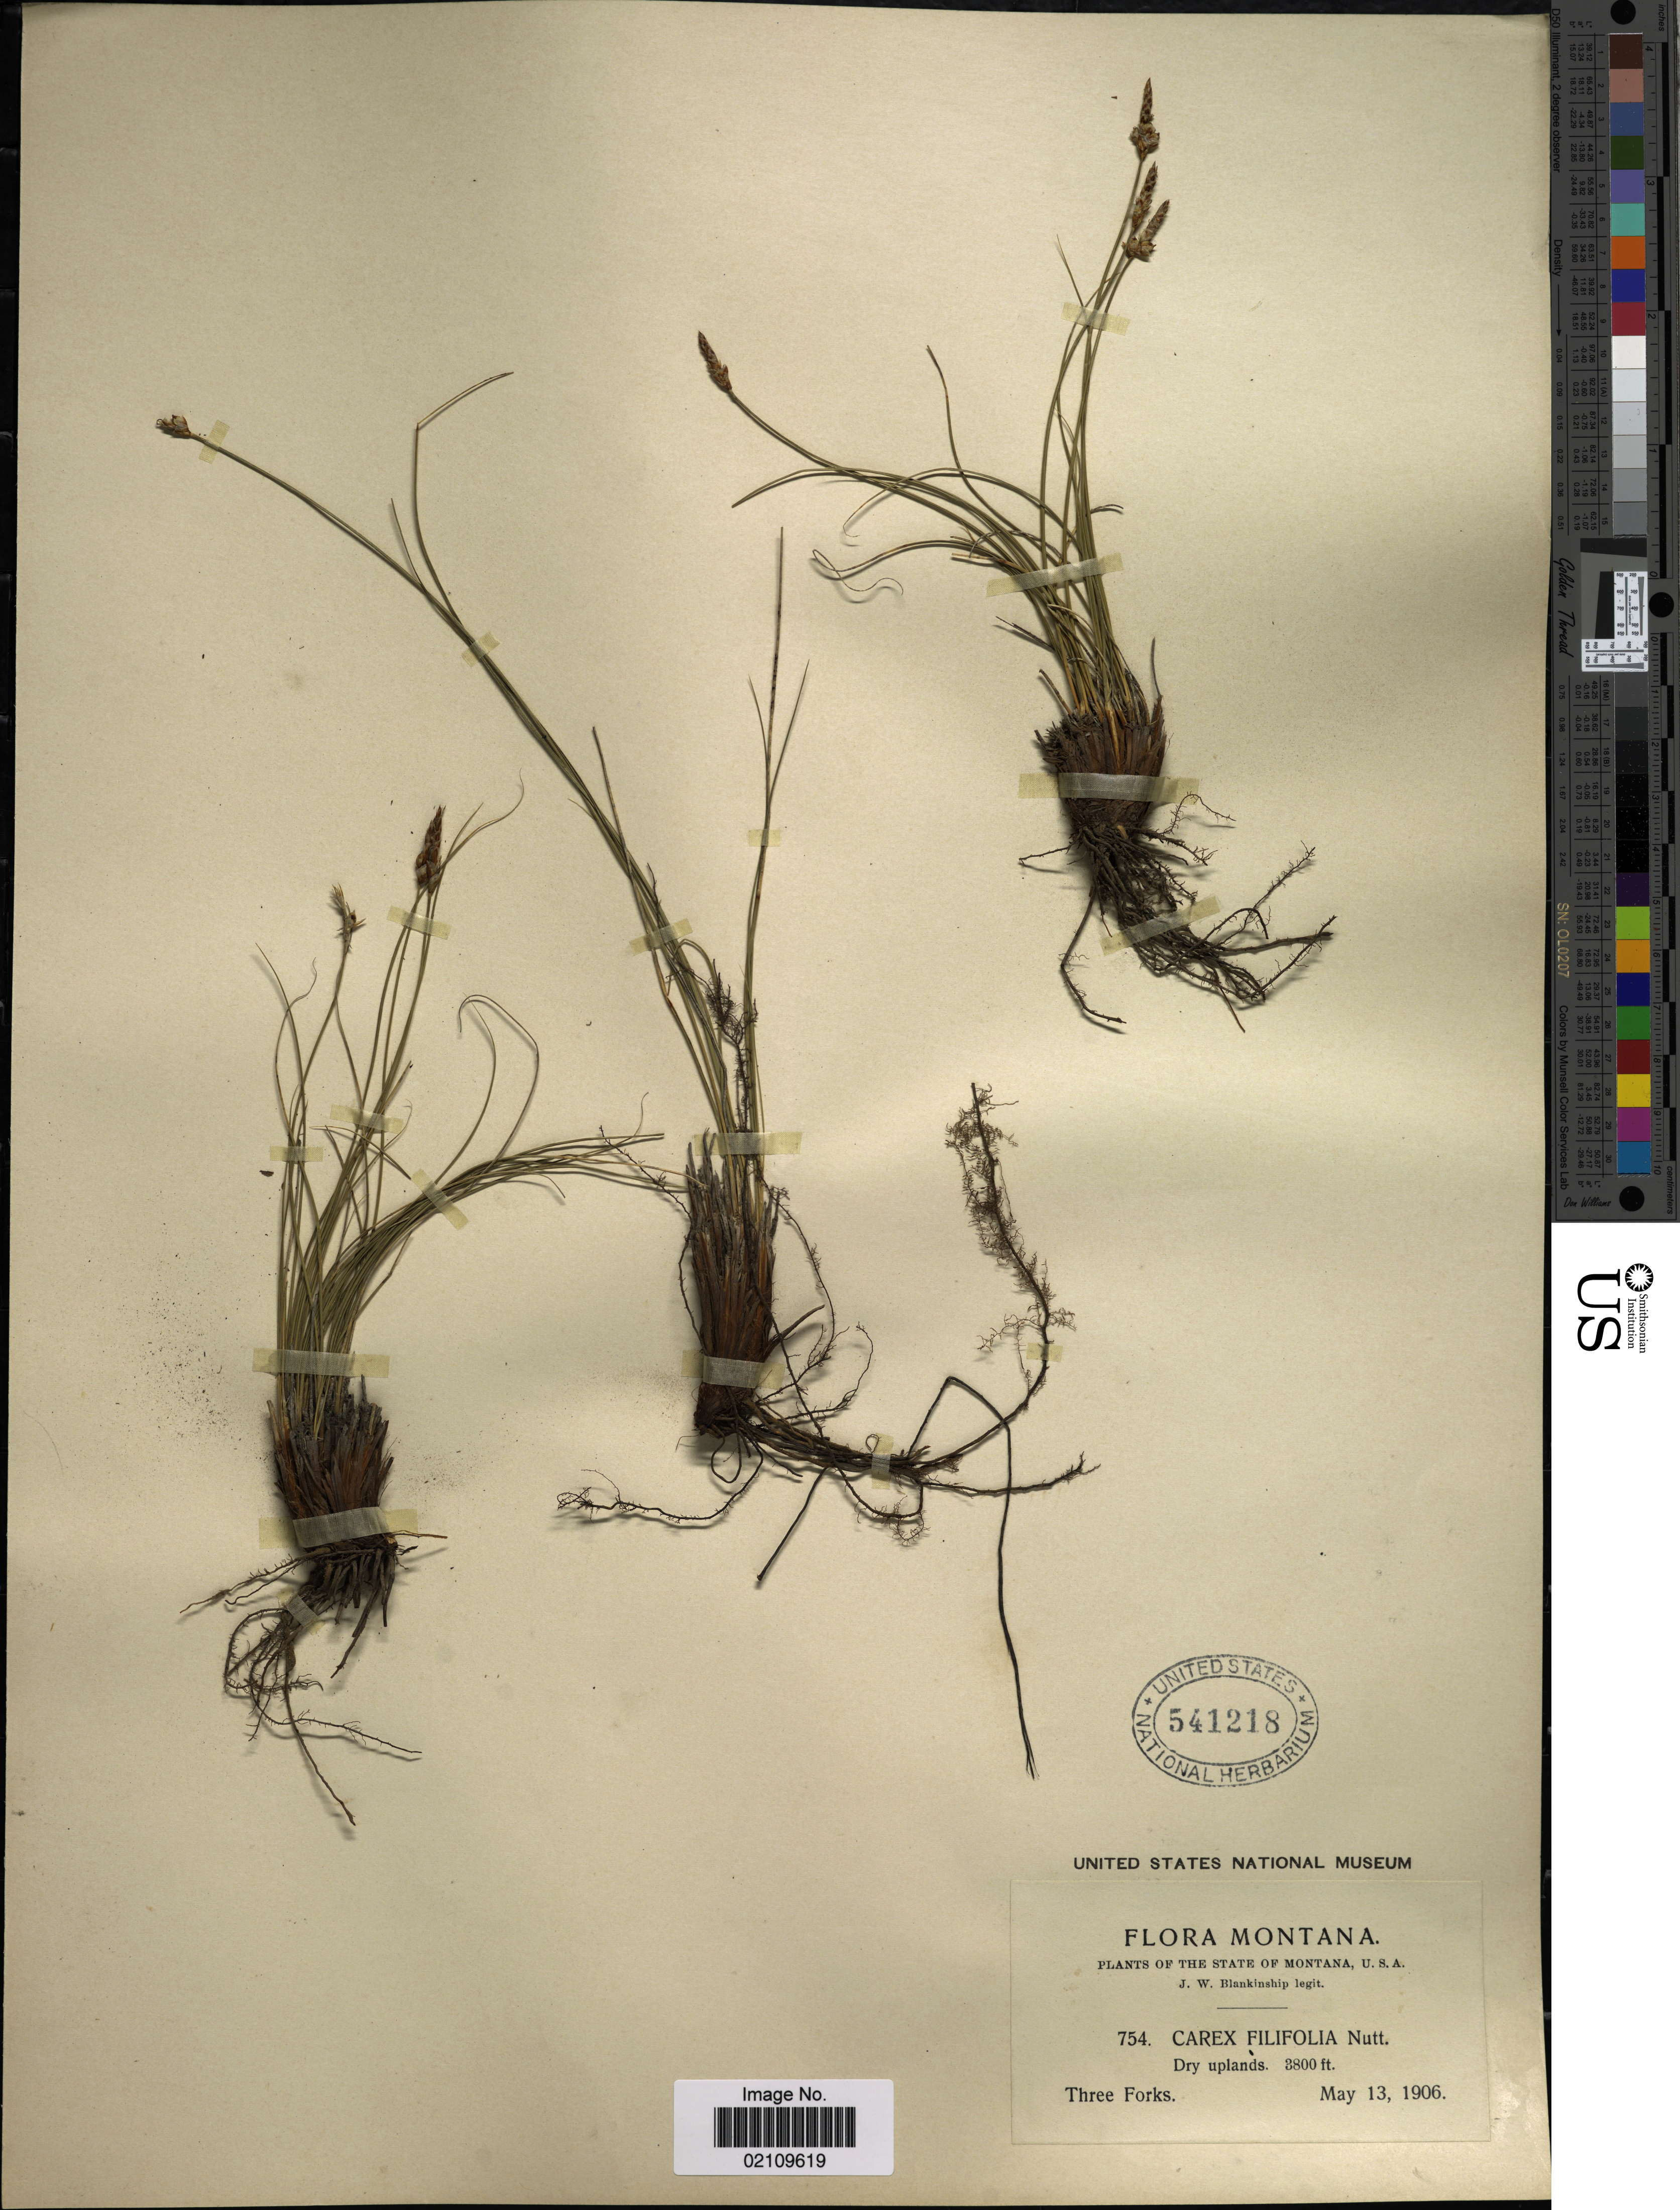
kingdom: Plantae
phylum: Tracheophyta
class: Liliopsida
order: Poales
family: Cyperaceae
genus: Carex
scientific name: Carex filifolia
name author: Nutt.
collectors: J. W. Blankinship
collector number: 754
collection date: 1906-05-13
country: United States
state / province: Montana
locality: Three Forks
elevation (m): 1158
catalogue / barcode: US 541218